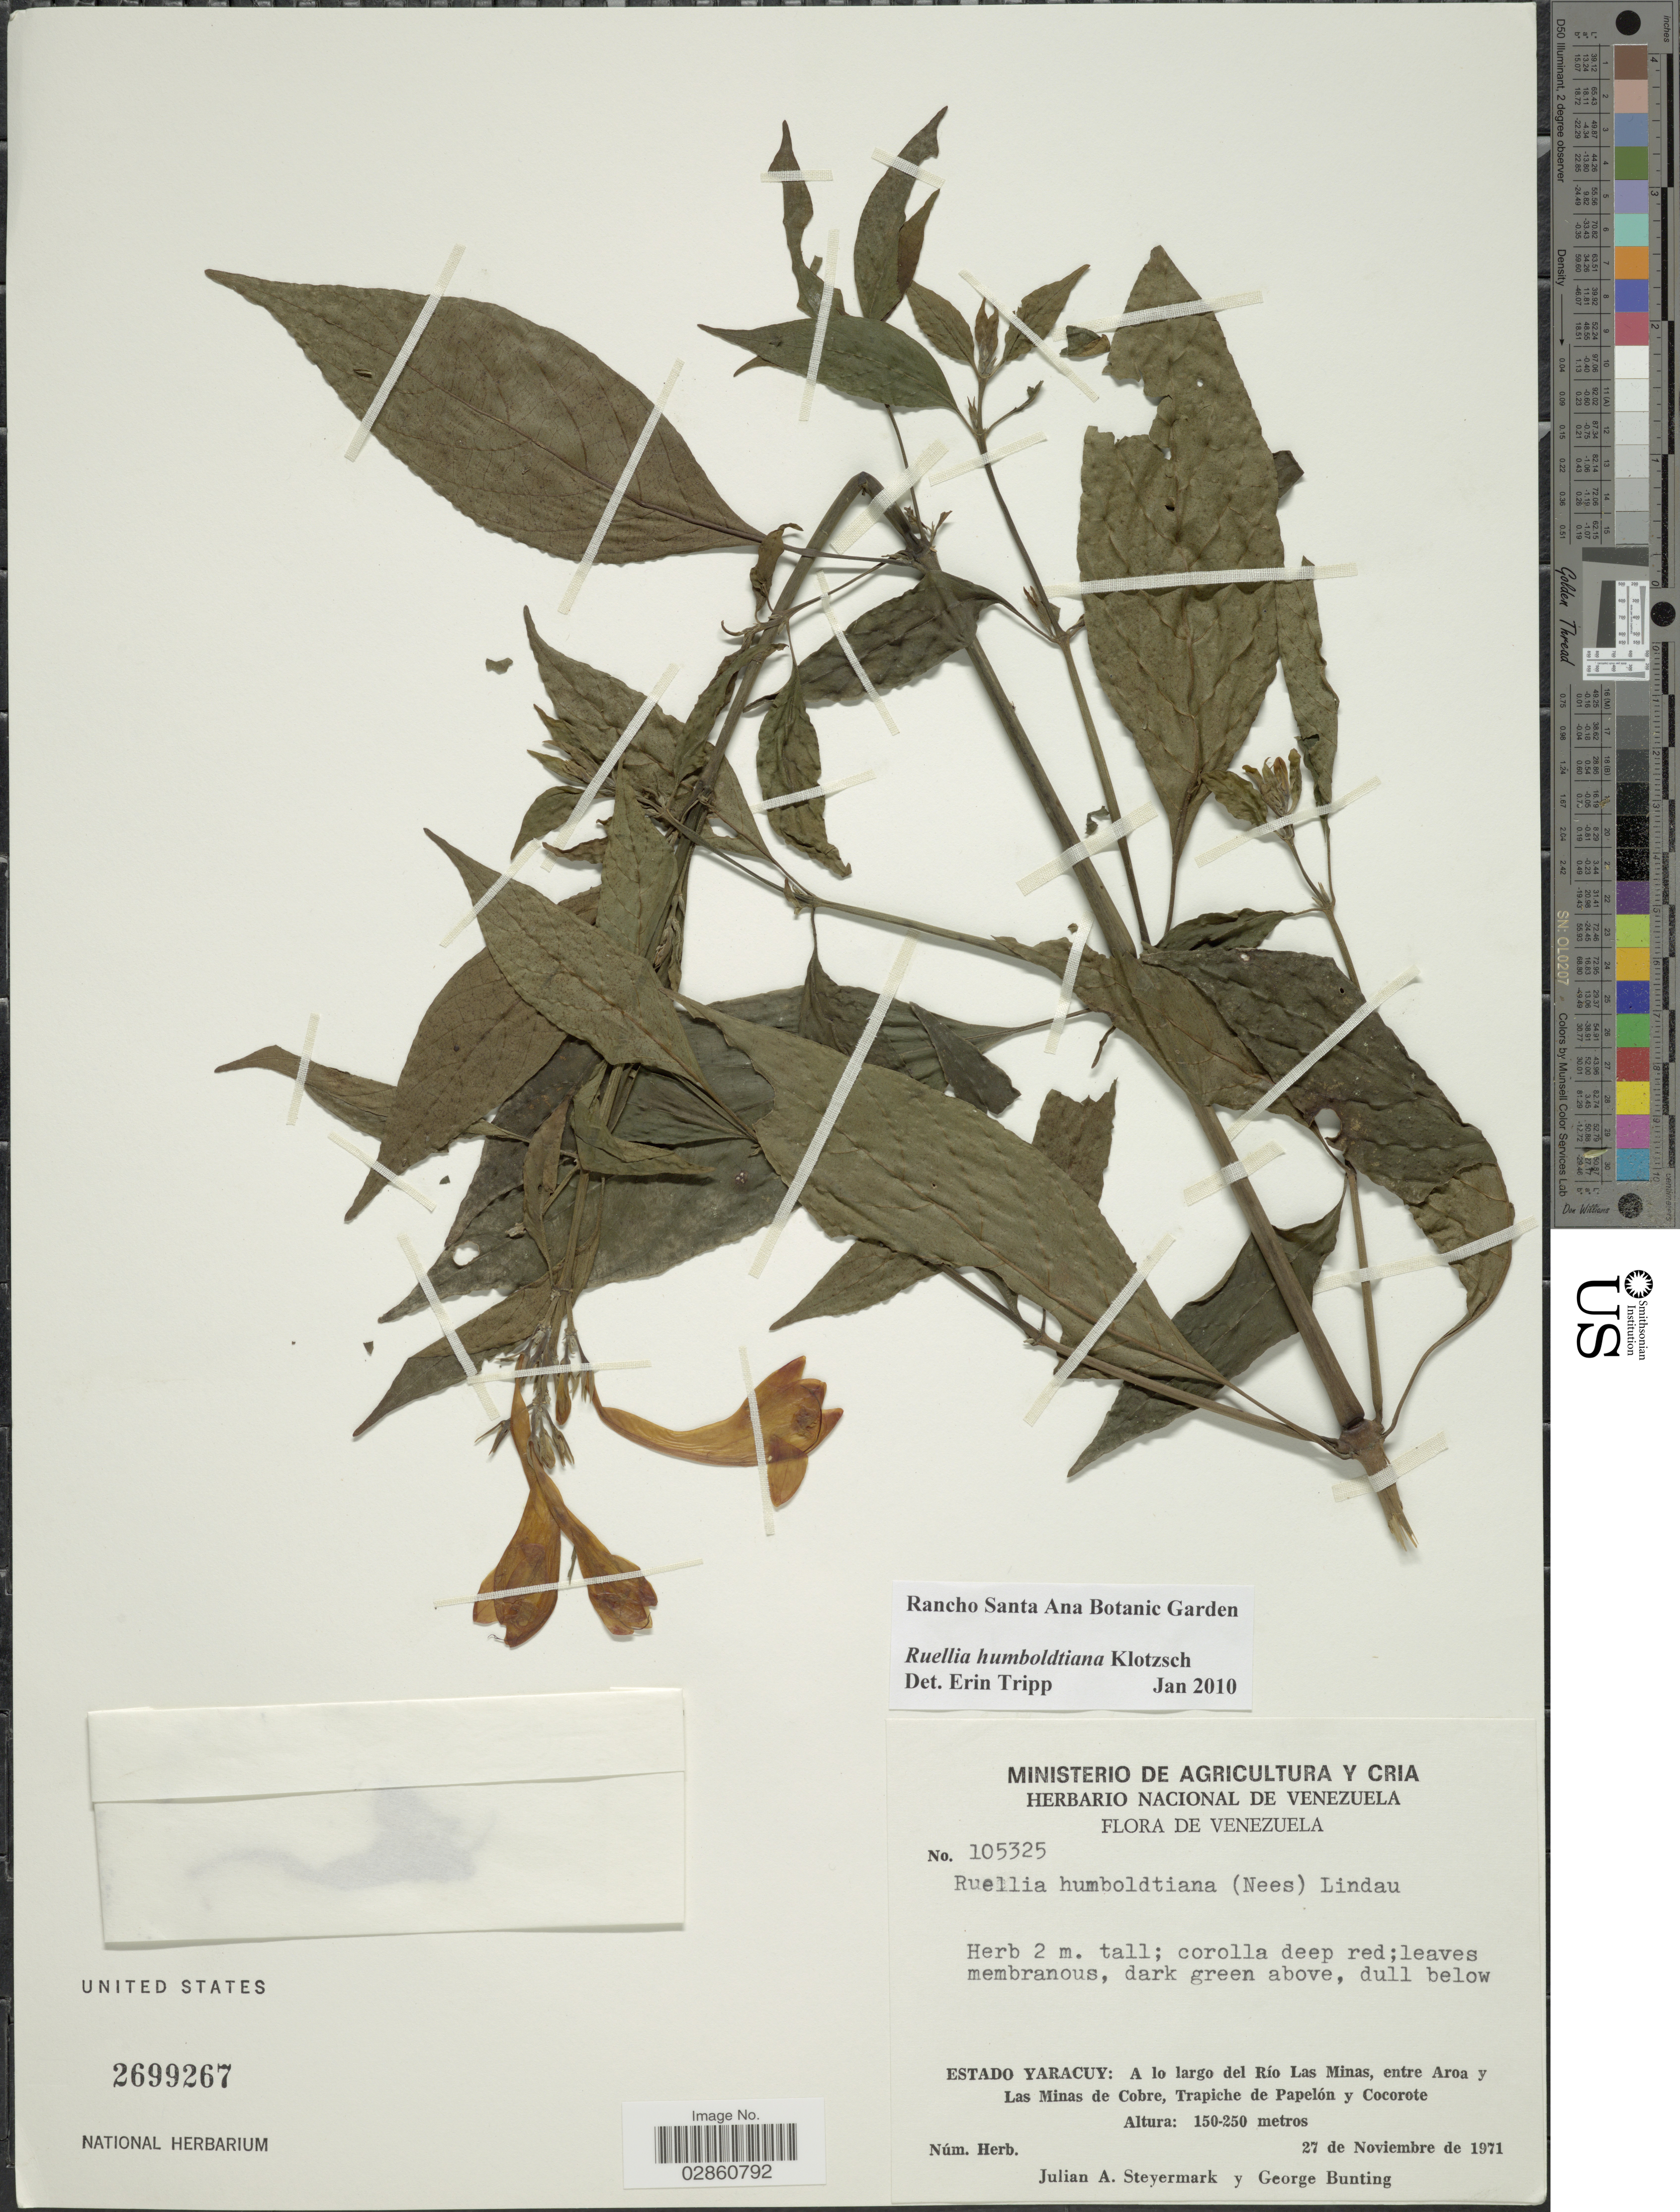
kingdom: Plantae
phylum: Tracheophyta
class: Magnoliopsida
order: Lamiales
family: Acanthaceae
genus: Ruellia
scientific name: Ruellia humboldtiana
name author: (Nees) Lindau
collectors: J. Steyermark & G. S. Bunting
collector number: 105325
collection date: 1971-11-27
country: Venezuela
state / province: Yaracuy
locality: Estado Yaracuy: A lo largo del Río Las Minas, entre Aroa y Las Minas de Cobre, Trapiche de Papelón y Cocorote.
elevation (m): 150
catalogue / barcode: US 2699267